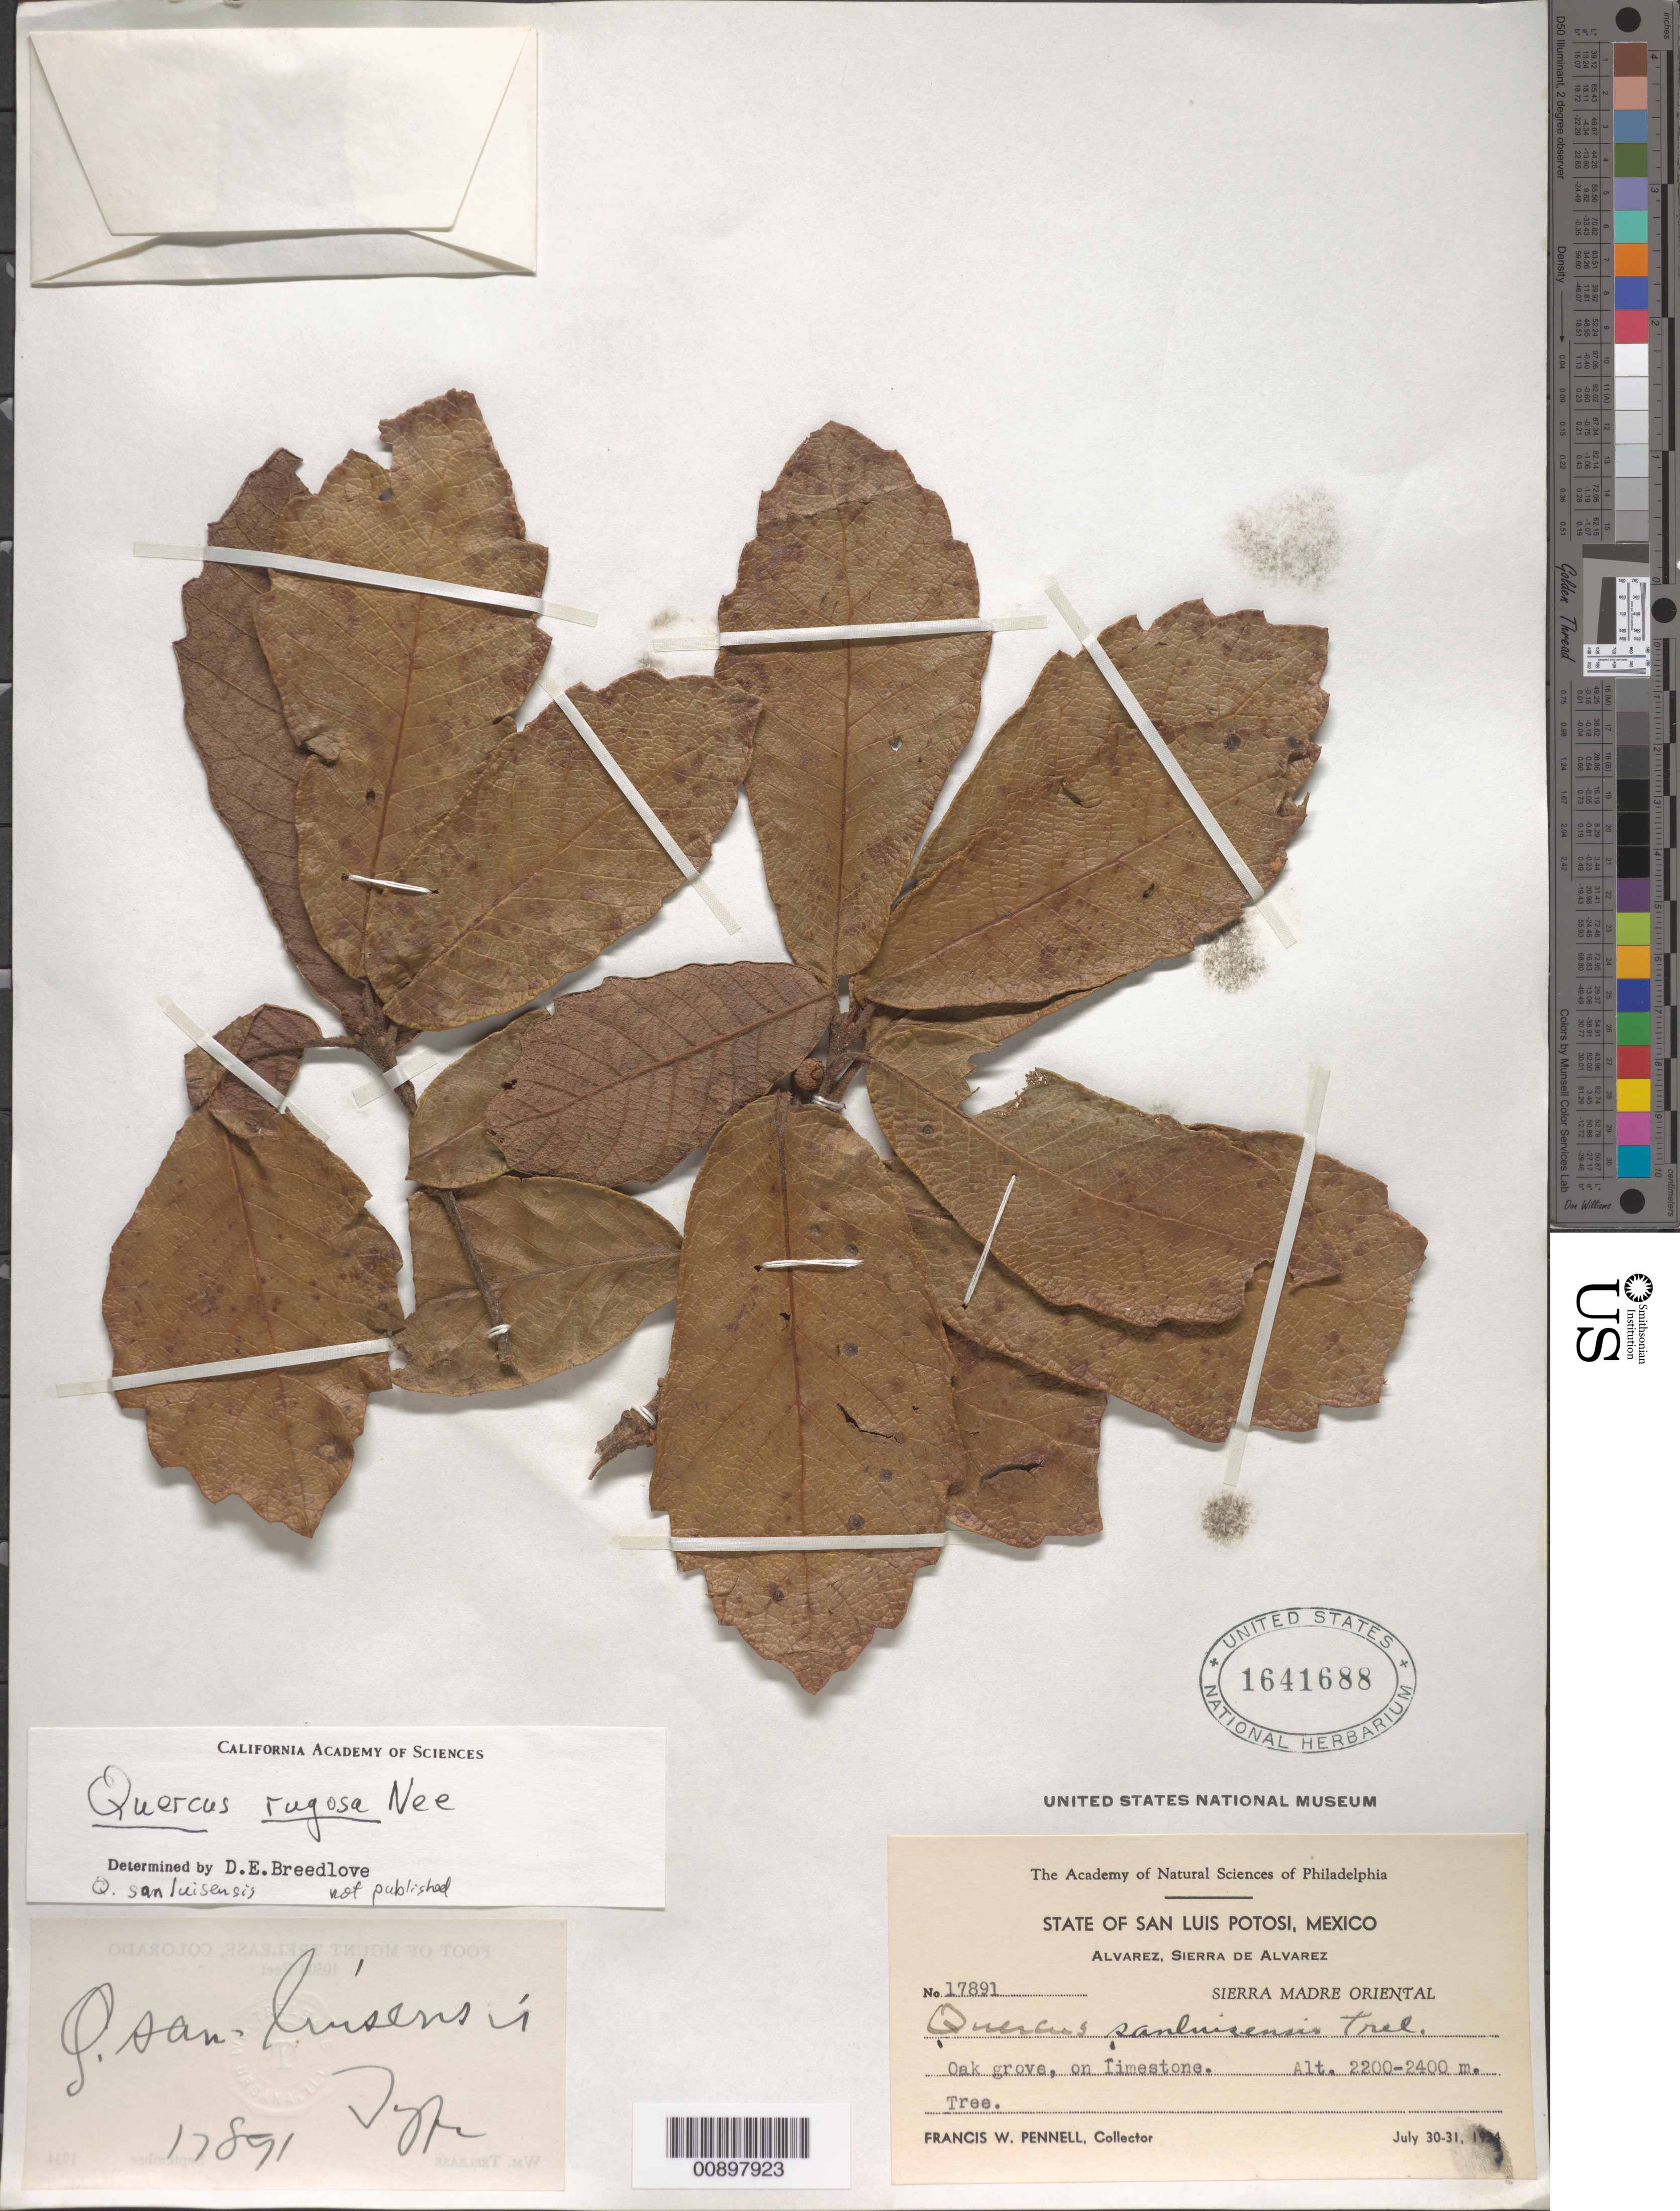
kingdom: Plantae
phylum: Tracheophyta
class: Magnoliopsida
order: Fagales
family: Fagaceae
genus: Quercus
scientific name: Quercus rugosa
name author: Née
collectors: F. W. Pennell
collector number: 17891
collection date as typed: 30 Jul 1934 to 31 Jul 1934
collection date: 1934-07-30/1934-07-31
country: Mexico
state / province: San Luis Potosí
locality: Alvarez, Sierra de Alvarez. Sierra Madre Oriental, State of San Luis Potosí.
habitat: Oak grove, on limestone.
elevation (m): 2400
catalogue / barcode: US 1641688